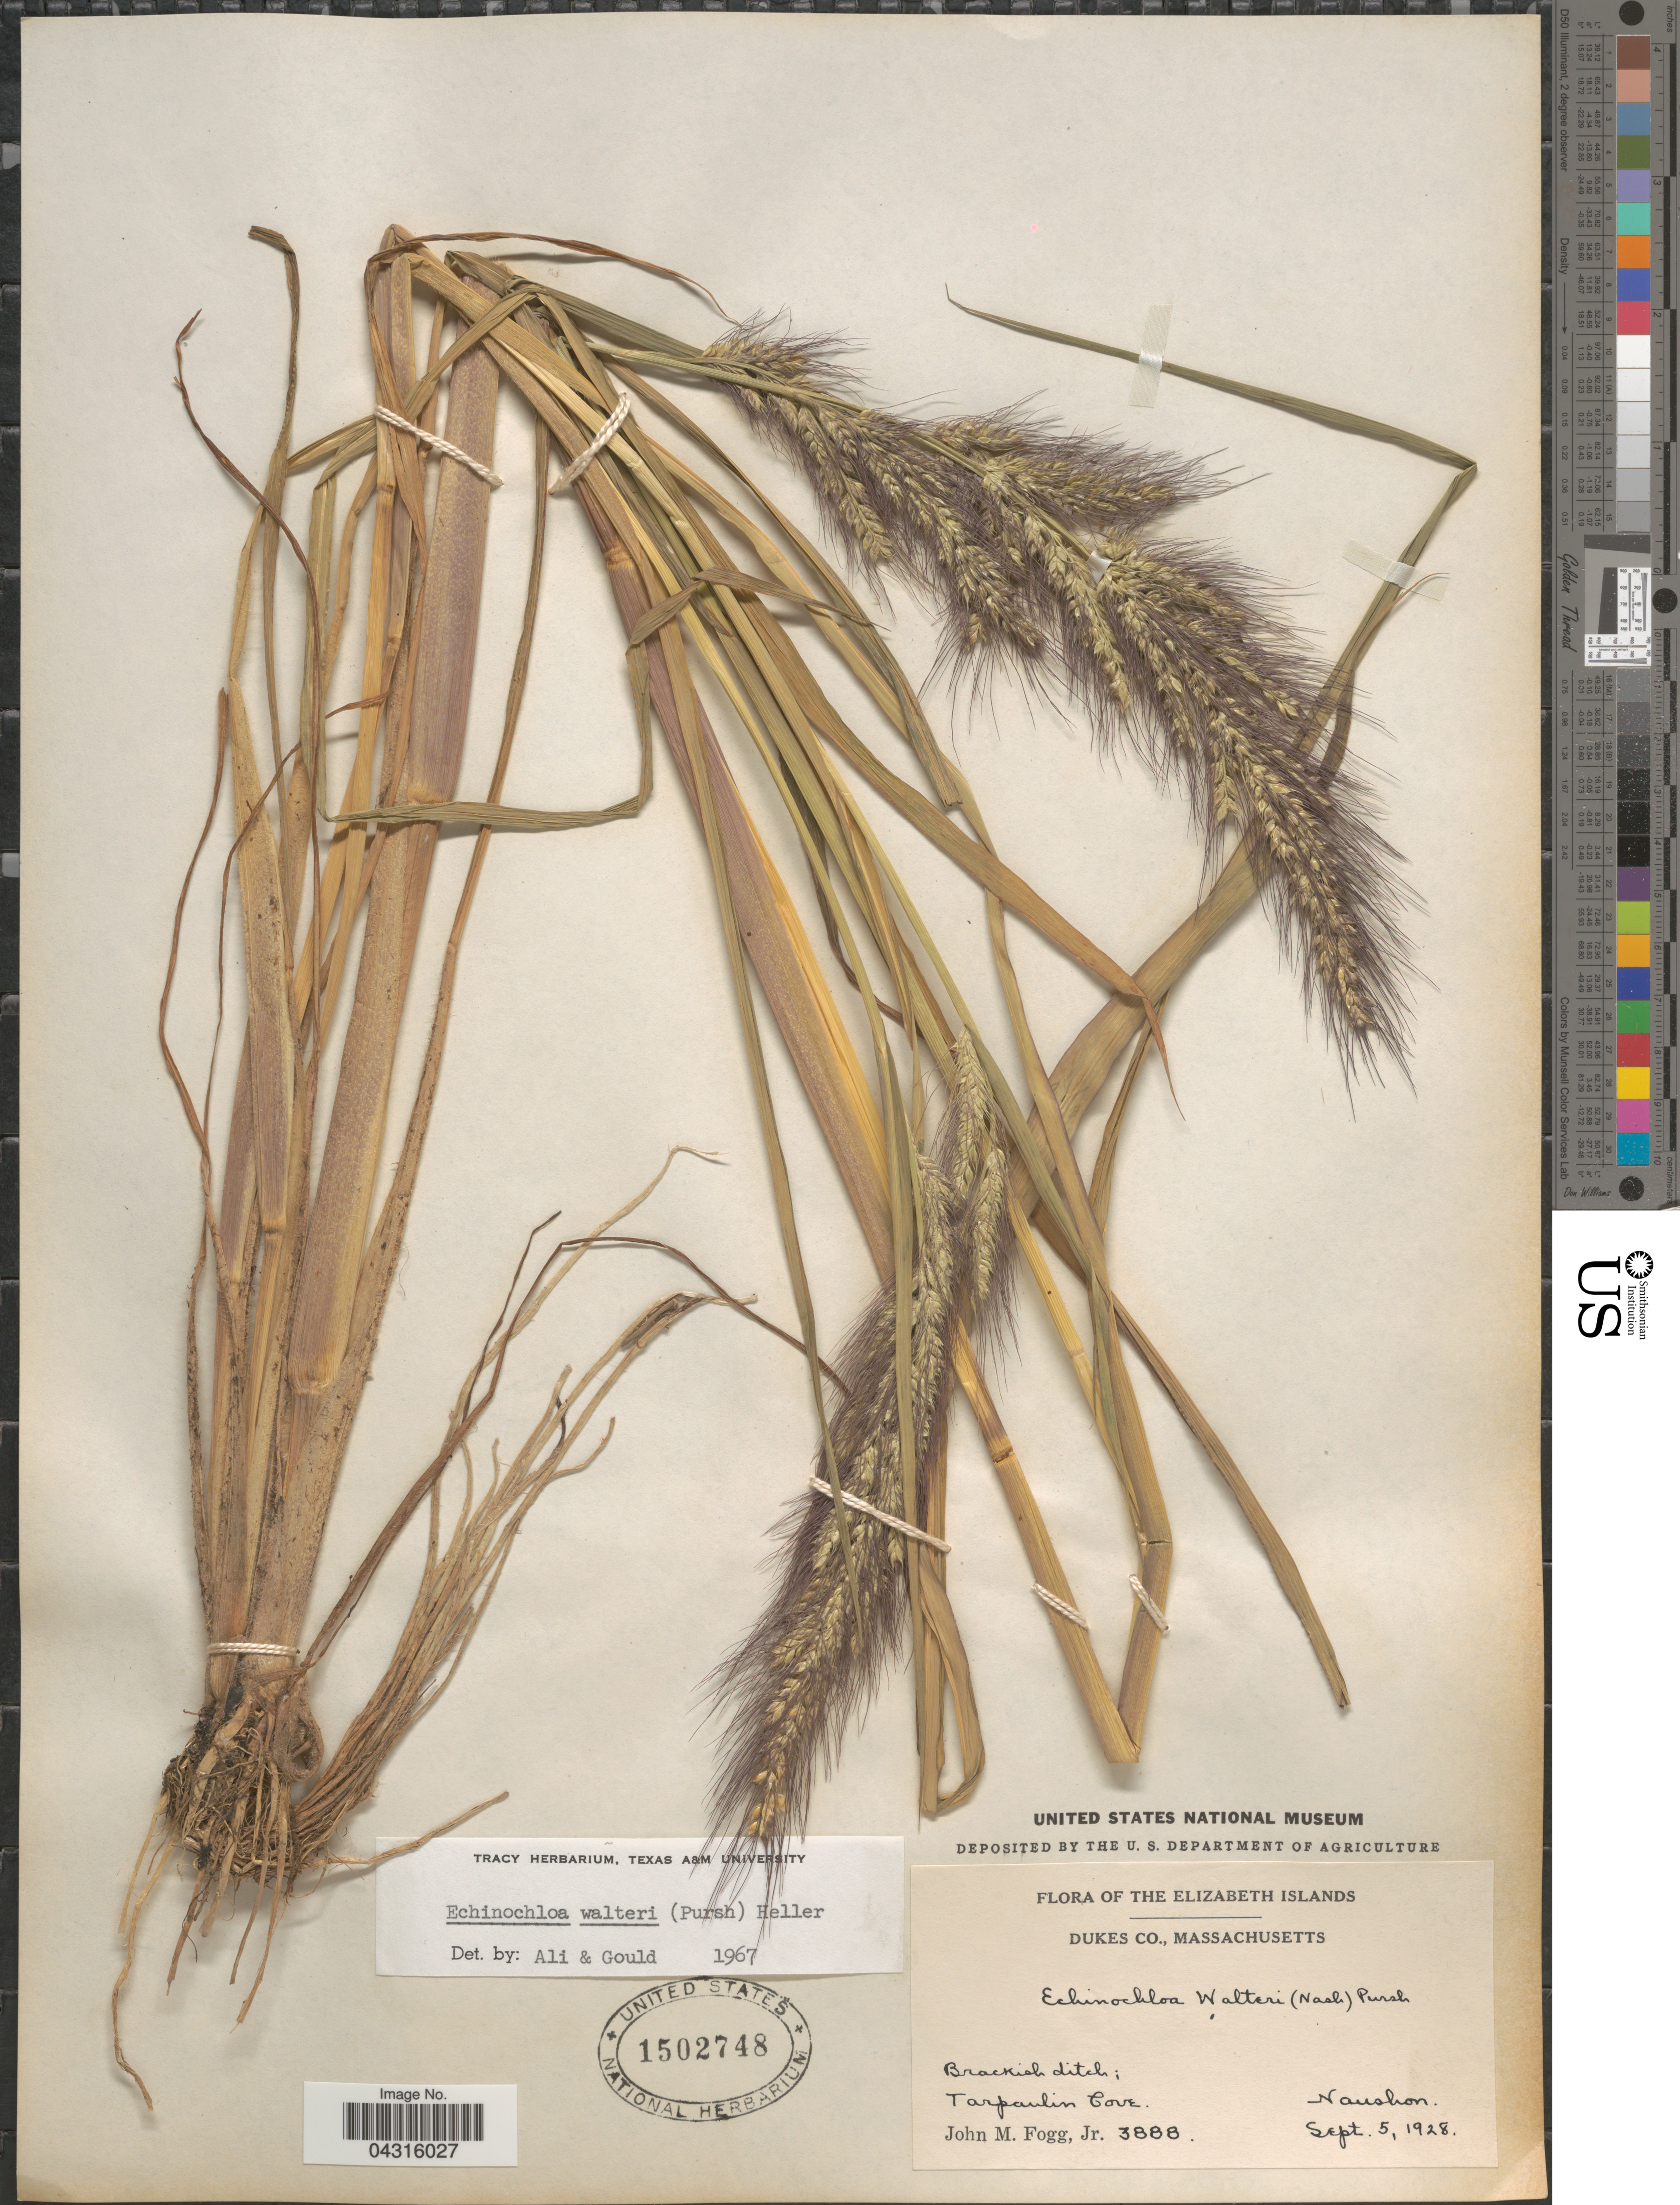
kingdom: Plantae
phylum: Tracheophyta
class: Liliopsida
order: Poales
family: Poaceae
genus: Echinochloa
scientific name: Echinochloa walteri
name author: (Pursh) A. Heller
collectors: J. Fogg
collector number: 3888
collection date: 1928-09-05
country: United States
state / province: Massachusetts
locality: The Elizabeth Islands. Dukes Co. Brackish ditch; Tarpaulin Cove. Naushon.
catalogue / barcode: US 1502748